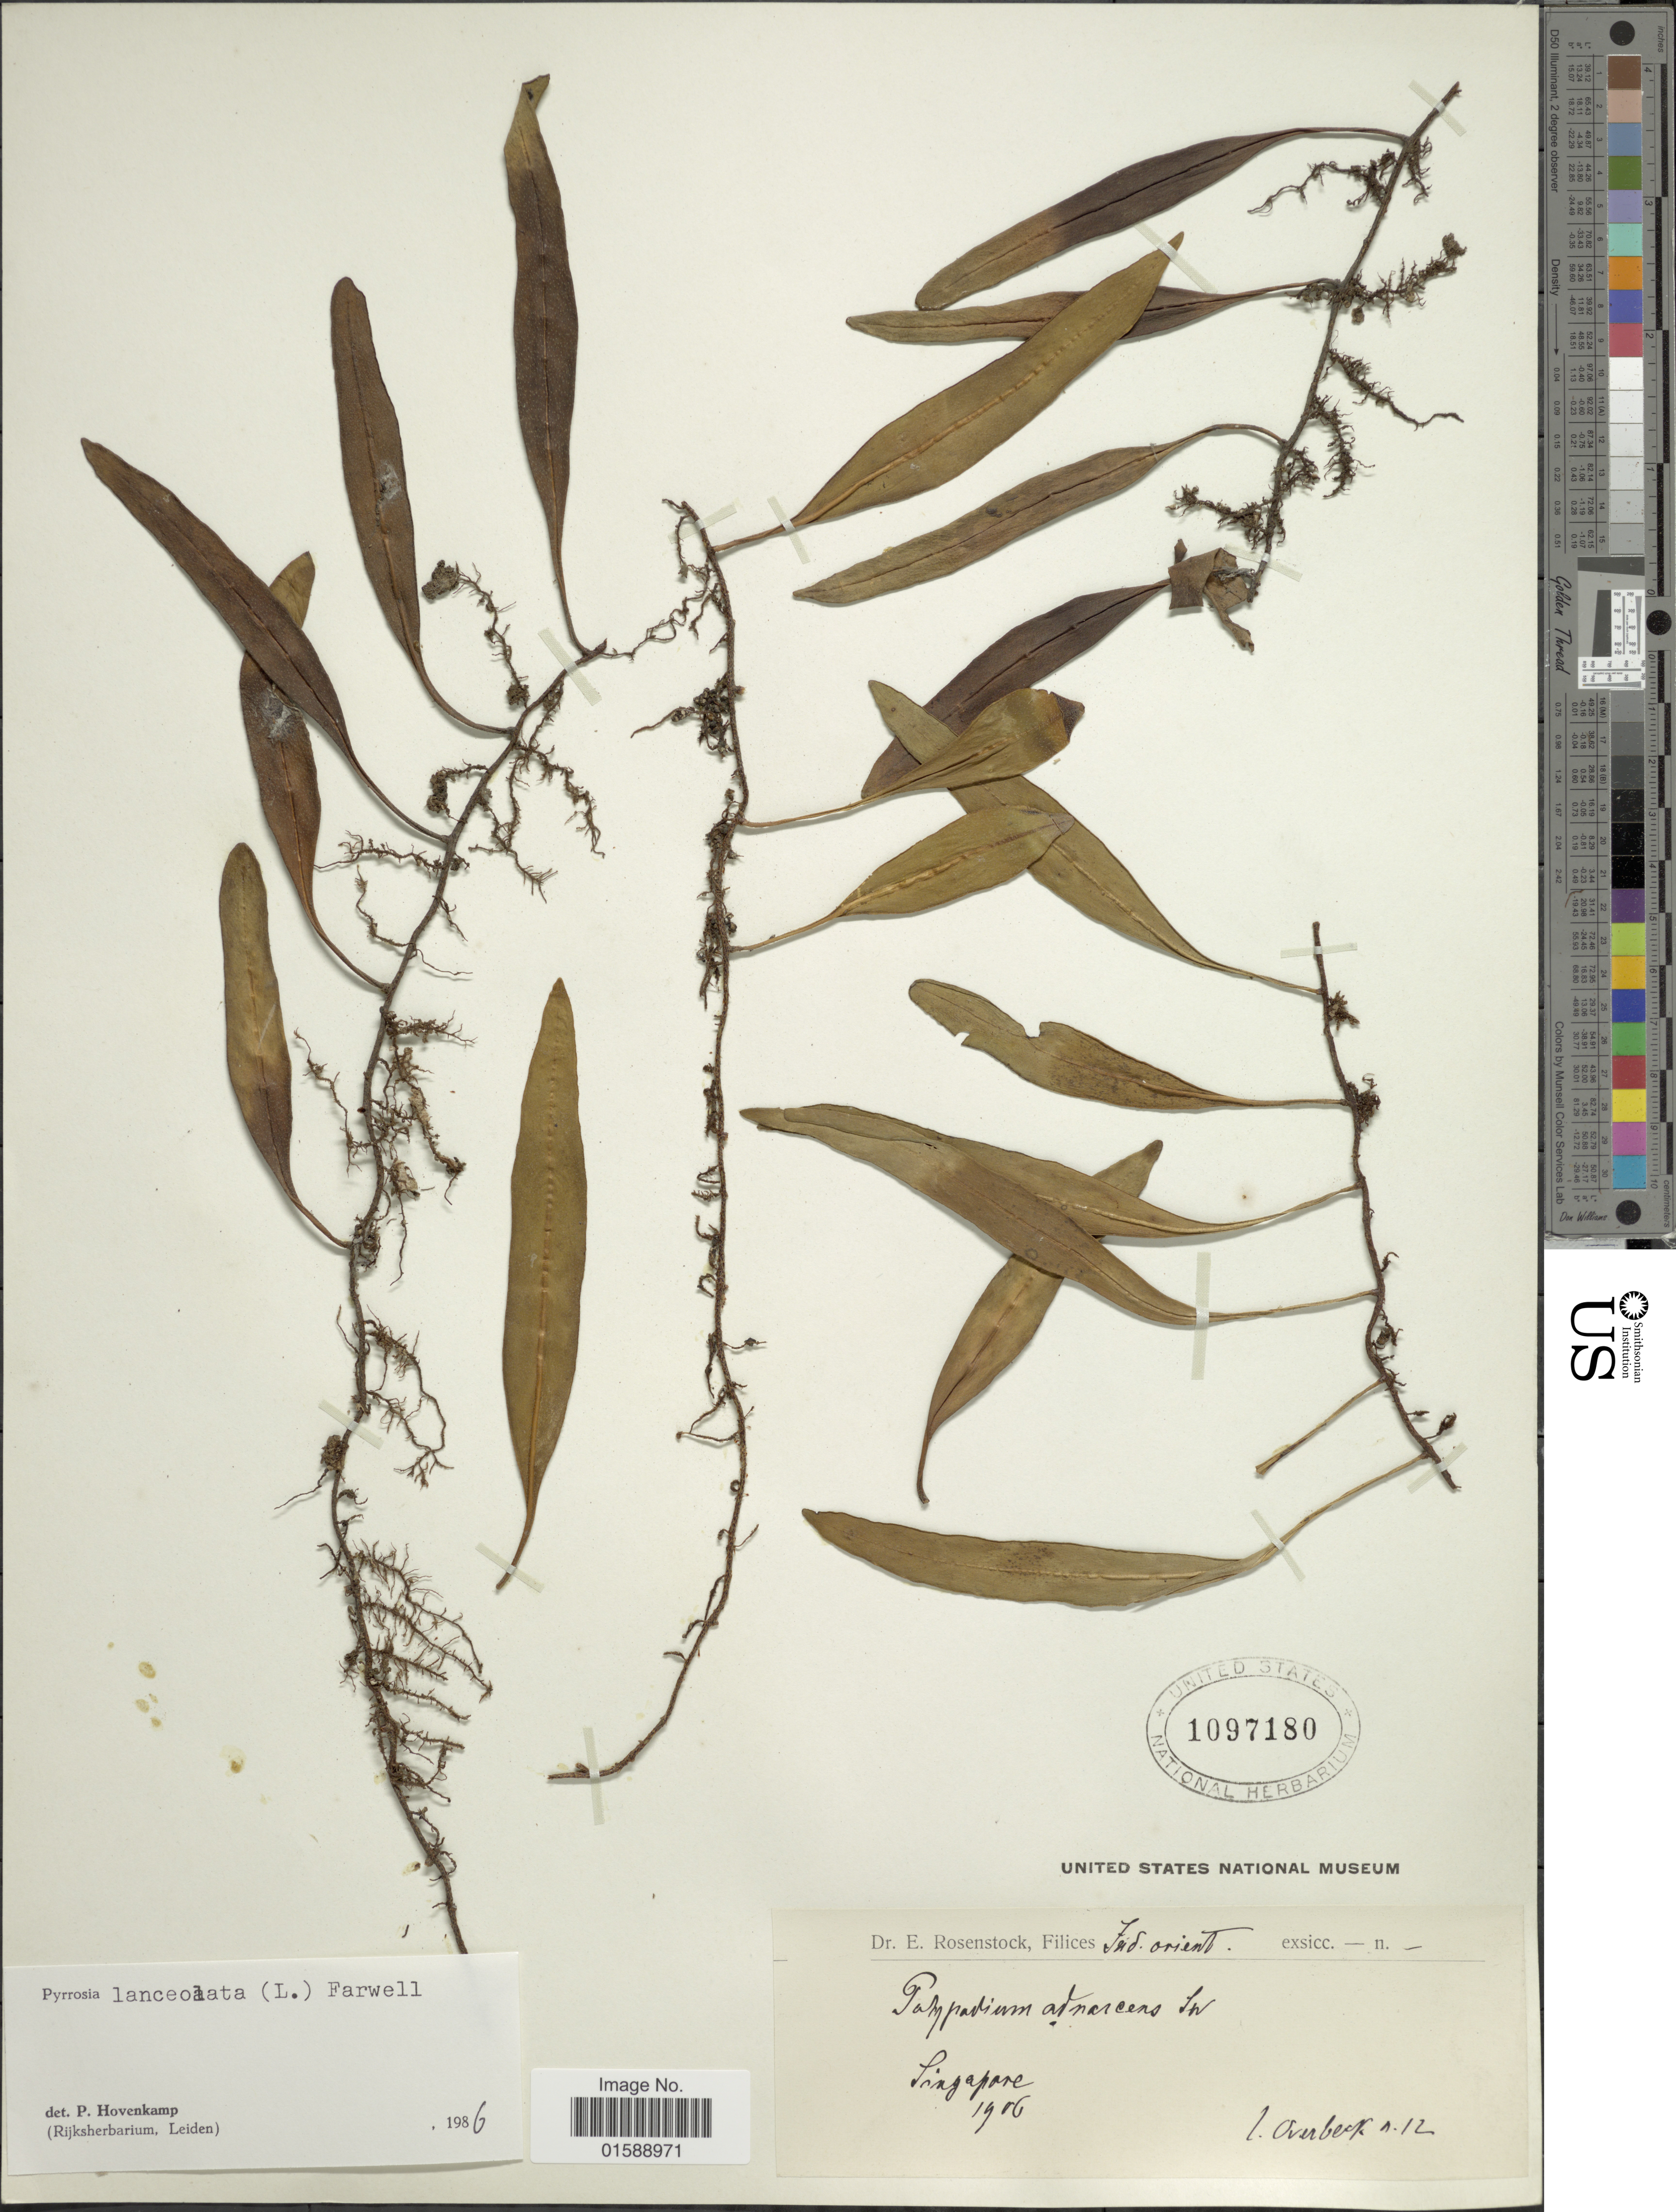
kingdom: Plantae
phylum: Tracheophyta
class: Polypodiopsida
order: Polypodiales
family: Polypodiaceae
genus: Pyrrosia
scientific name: Pyrrosia lanceolata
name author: (L.) Farw.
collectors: -. Overbeck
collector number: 12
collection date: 1906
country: Singapore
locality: Ind. orient. [interpreted]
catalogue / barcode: US 1097180